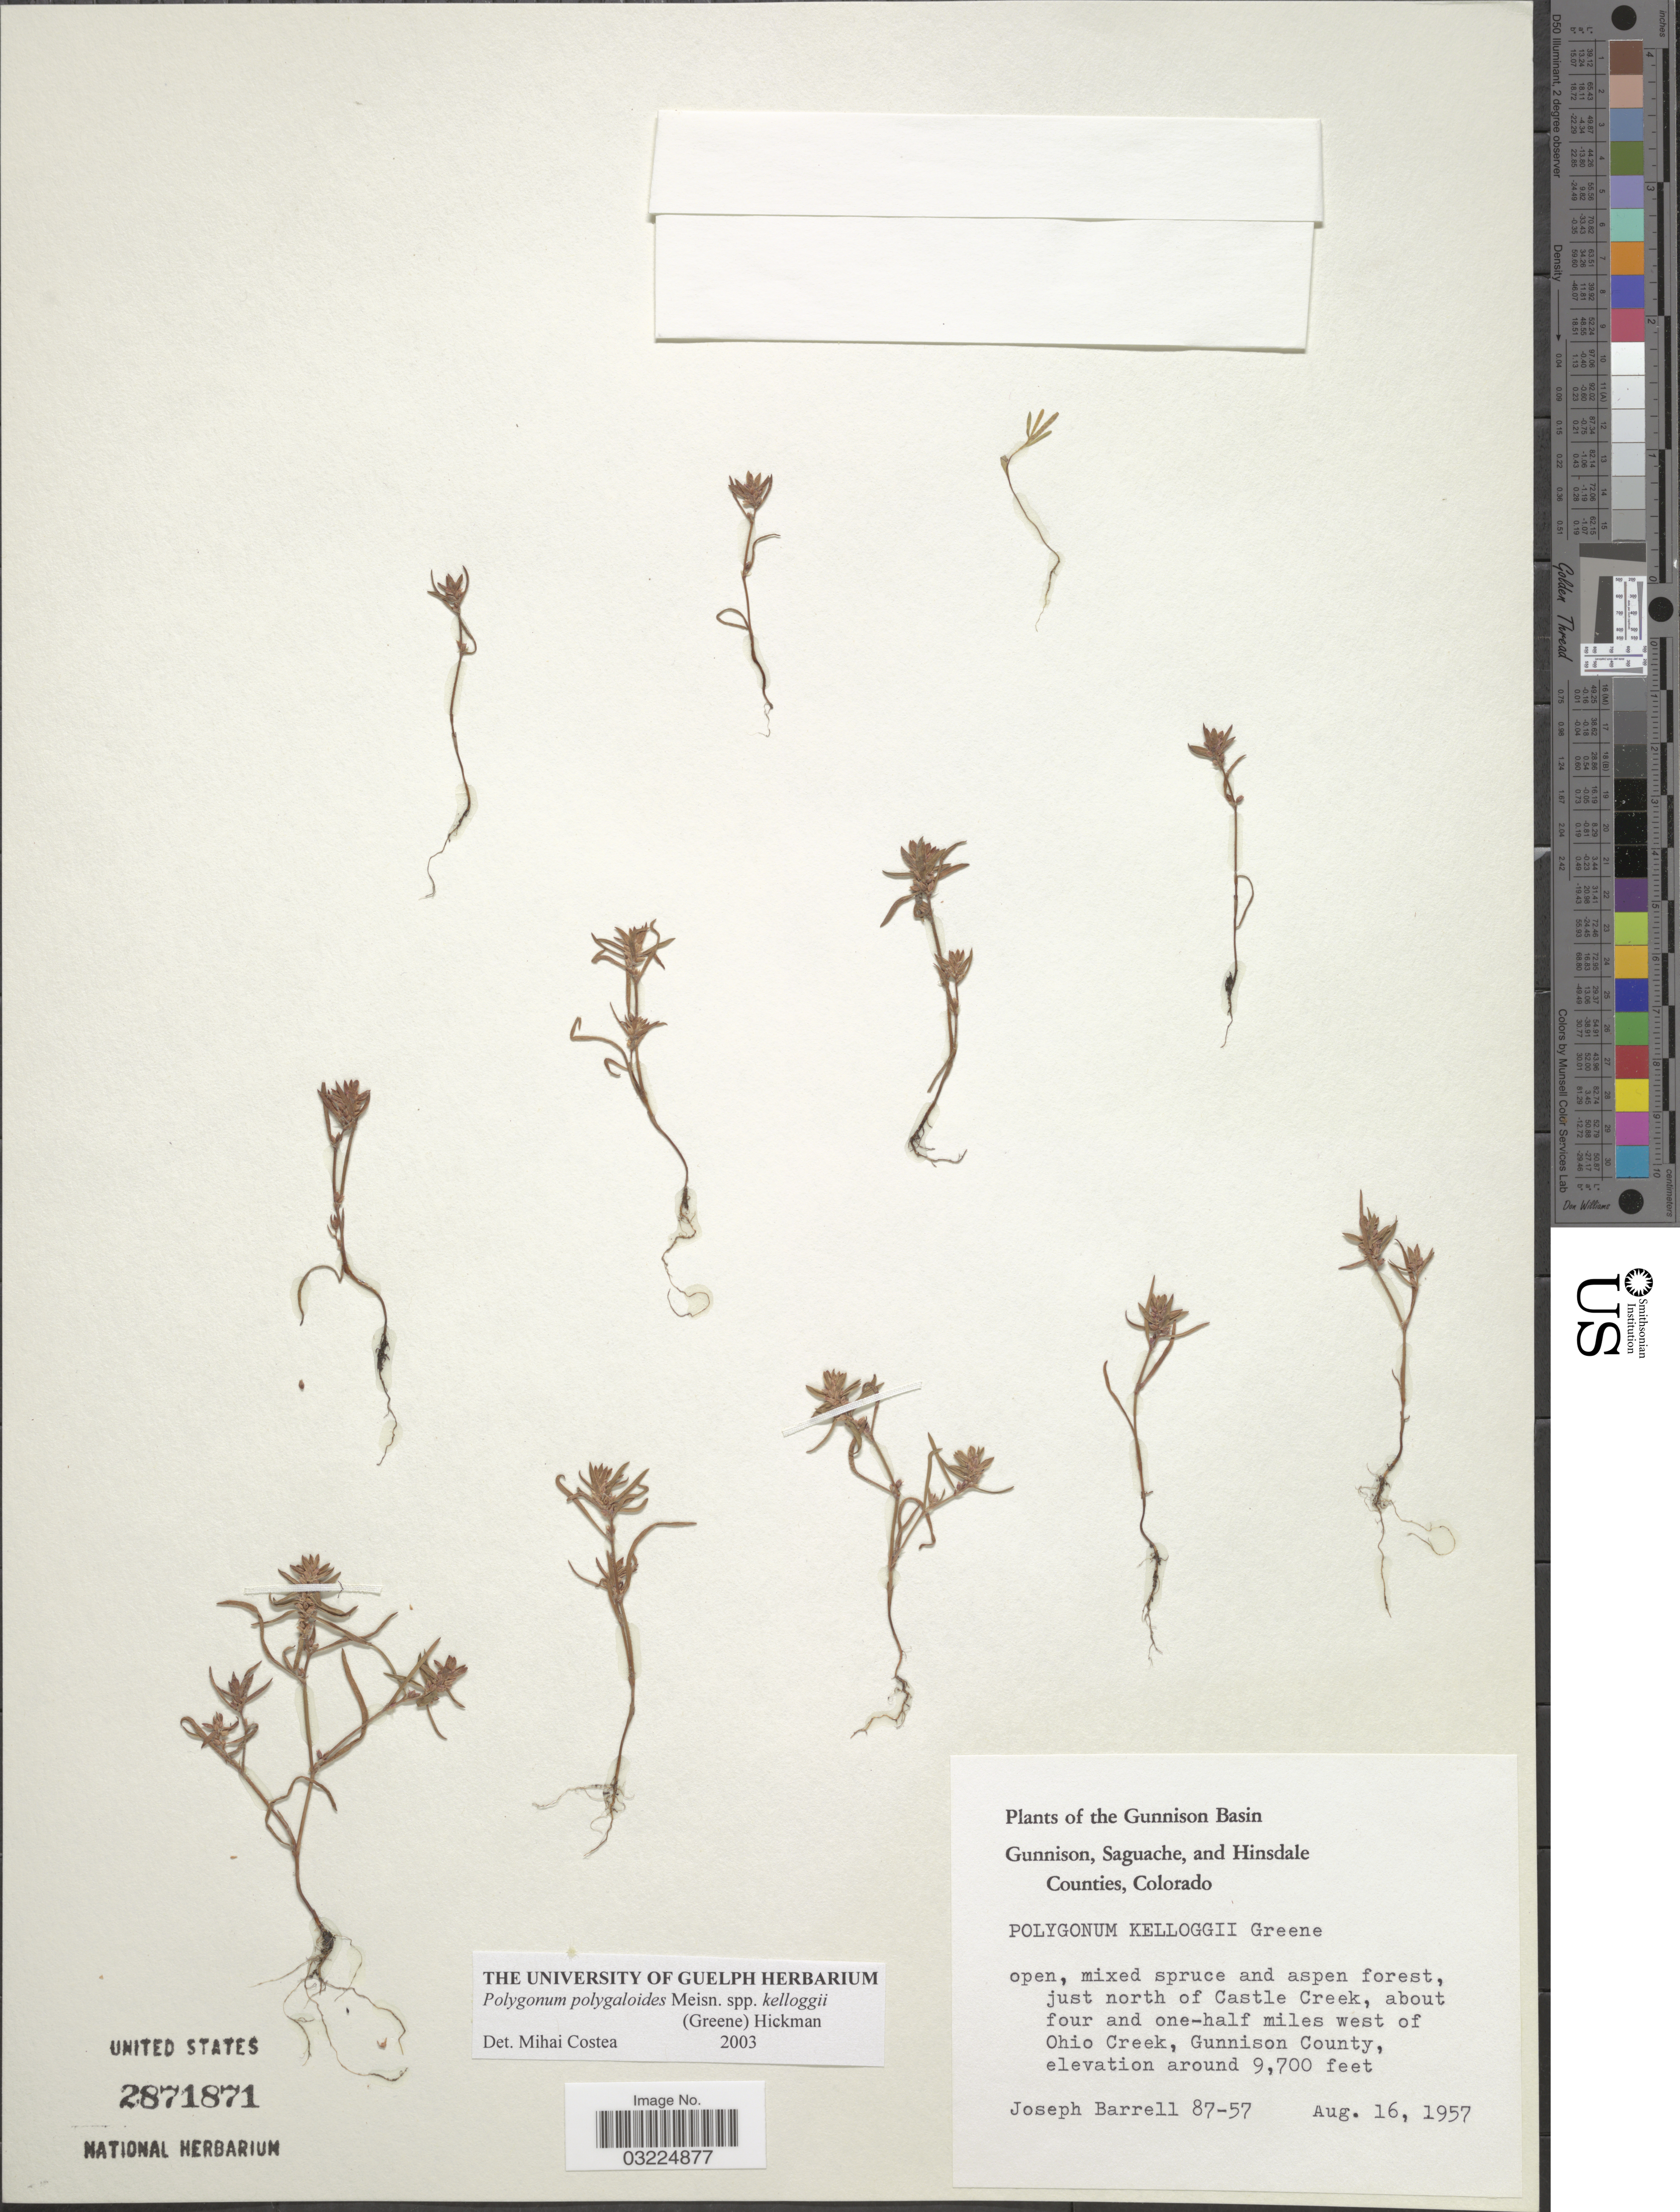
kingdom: Plantae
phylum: Tracheophyta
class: Magnoliopsida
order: Caryophyllales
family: Polygonaceae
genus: Polygonum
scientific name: Polygonum polygaloides subsp. kelloggii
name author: (Greene) Hickman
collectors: J. Barrell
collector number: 87-57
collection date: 1957-08-16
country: United States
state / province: Colorado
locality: Gunnison Basin. Just north of Castle Creek, about four and one-half miles west of Ohio Creek, Gunnison County.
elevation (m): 2957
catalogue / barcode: US 2871871